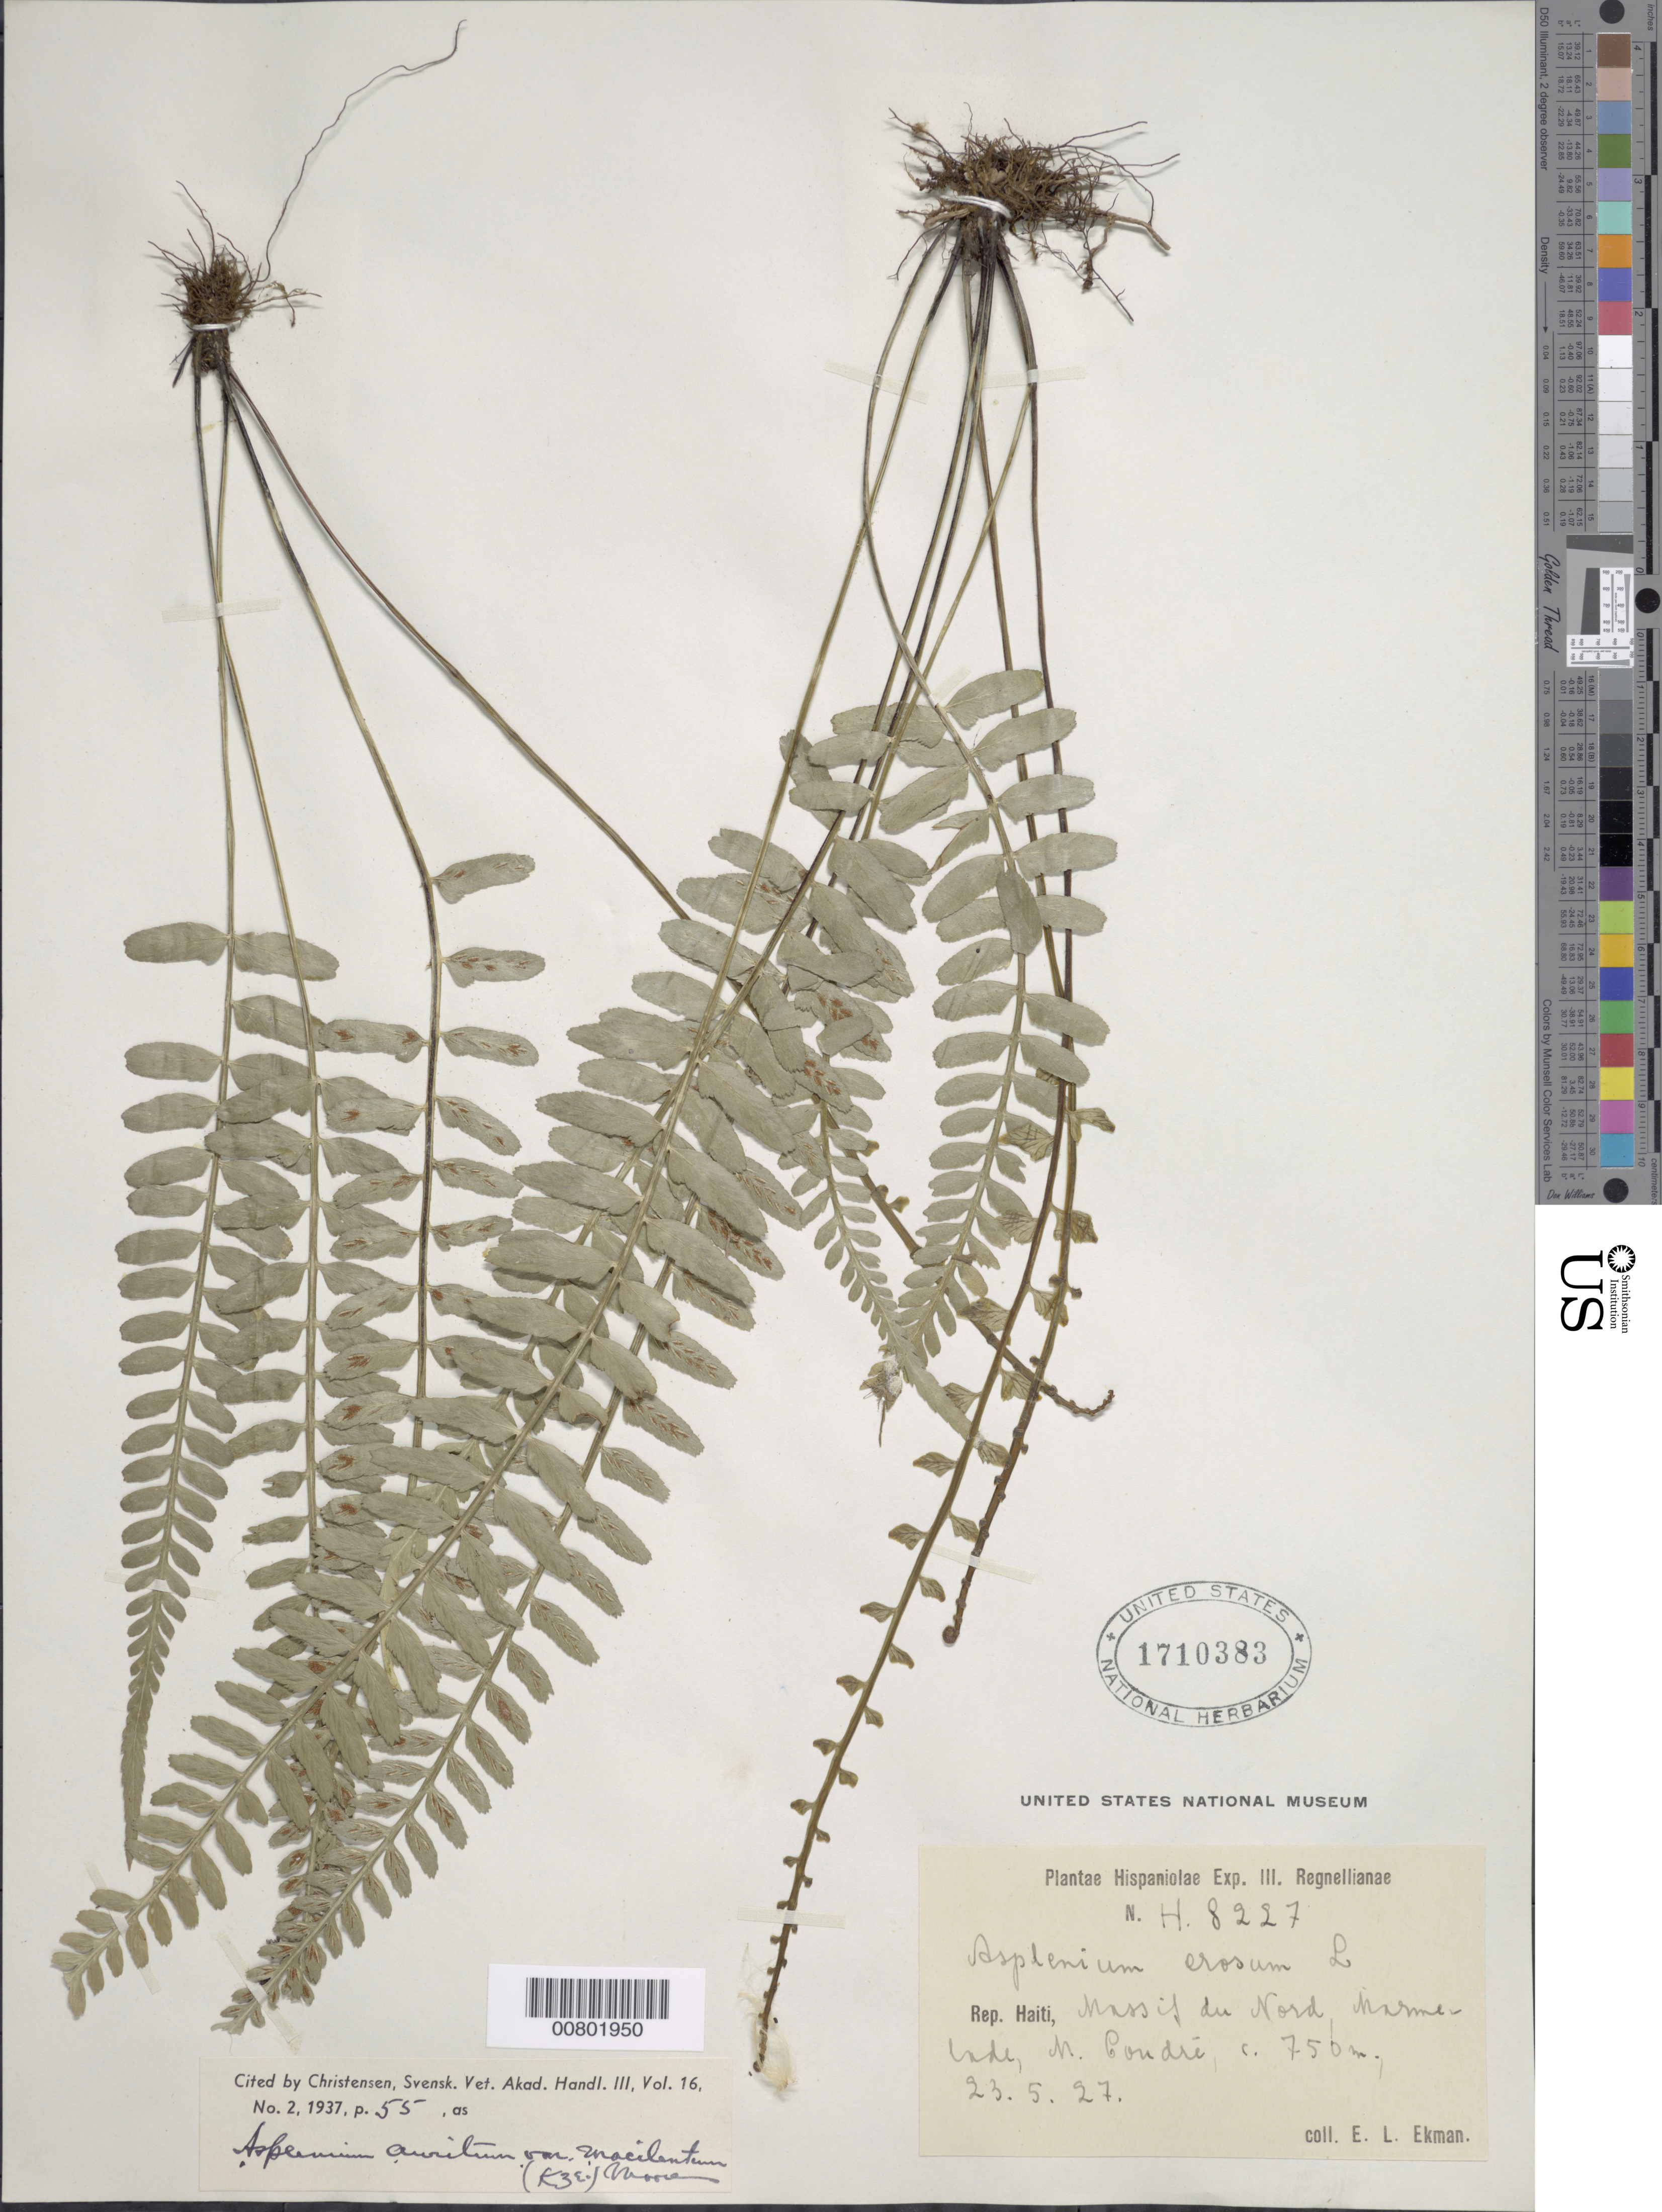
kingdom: Plantae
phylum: Tracheophyta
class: Polypodiopsida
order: Polypodiales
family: Aspleniaceae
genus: Asplenium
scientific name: Asplenium auritum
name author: Sw.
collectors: E. L. Ekman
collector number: H 8227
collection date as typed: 23 May 1927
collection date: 1927-05-23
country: Haiti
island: Hispaniola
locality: Massif du Nord, Marmelade, M. Condré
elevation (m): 750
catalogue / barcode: US 1710383